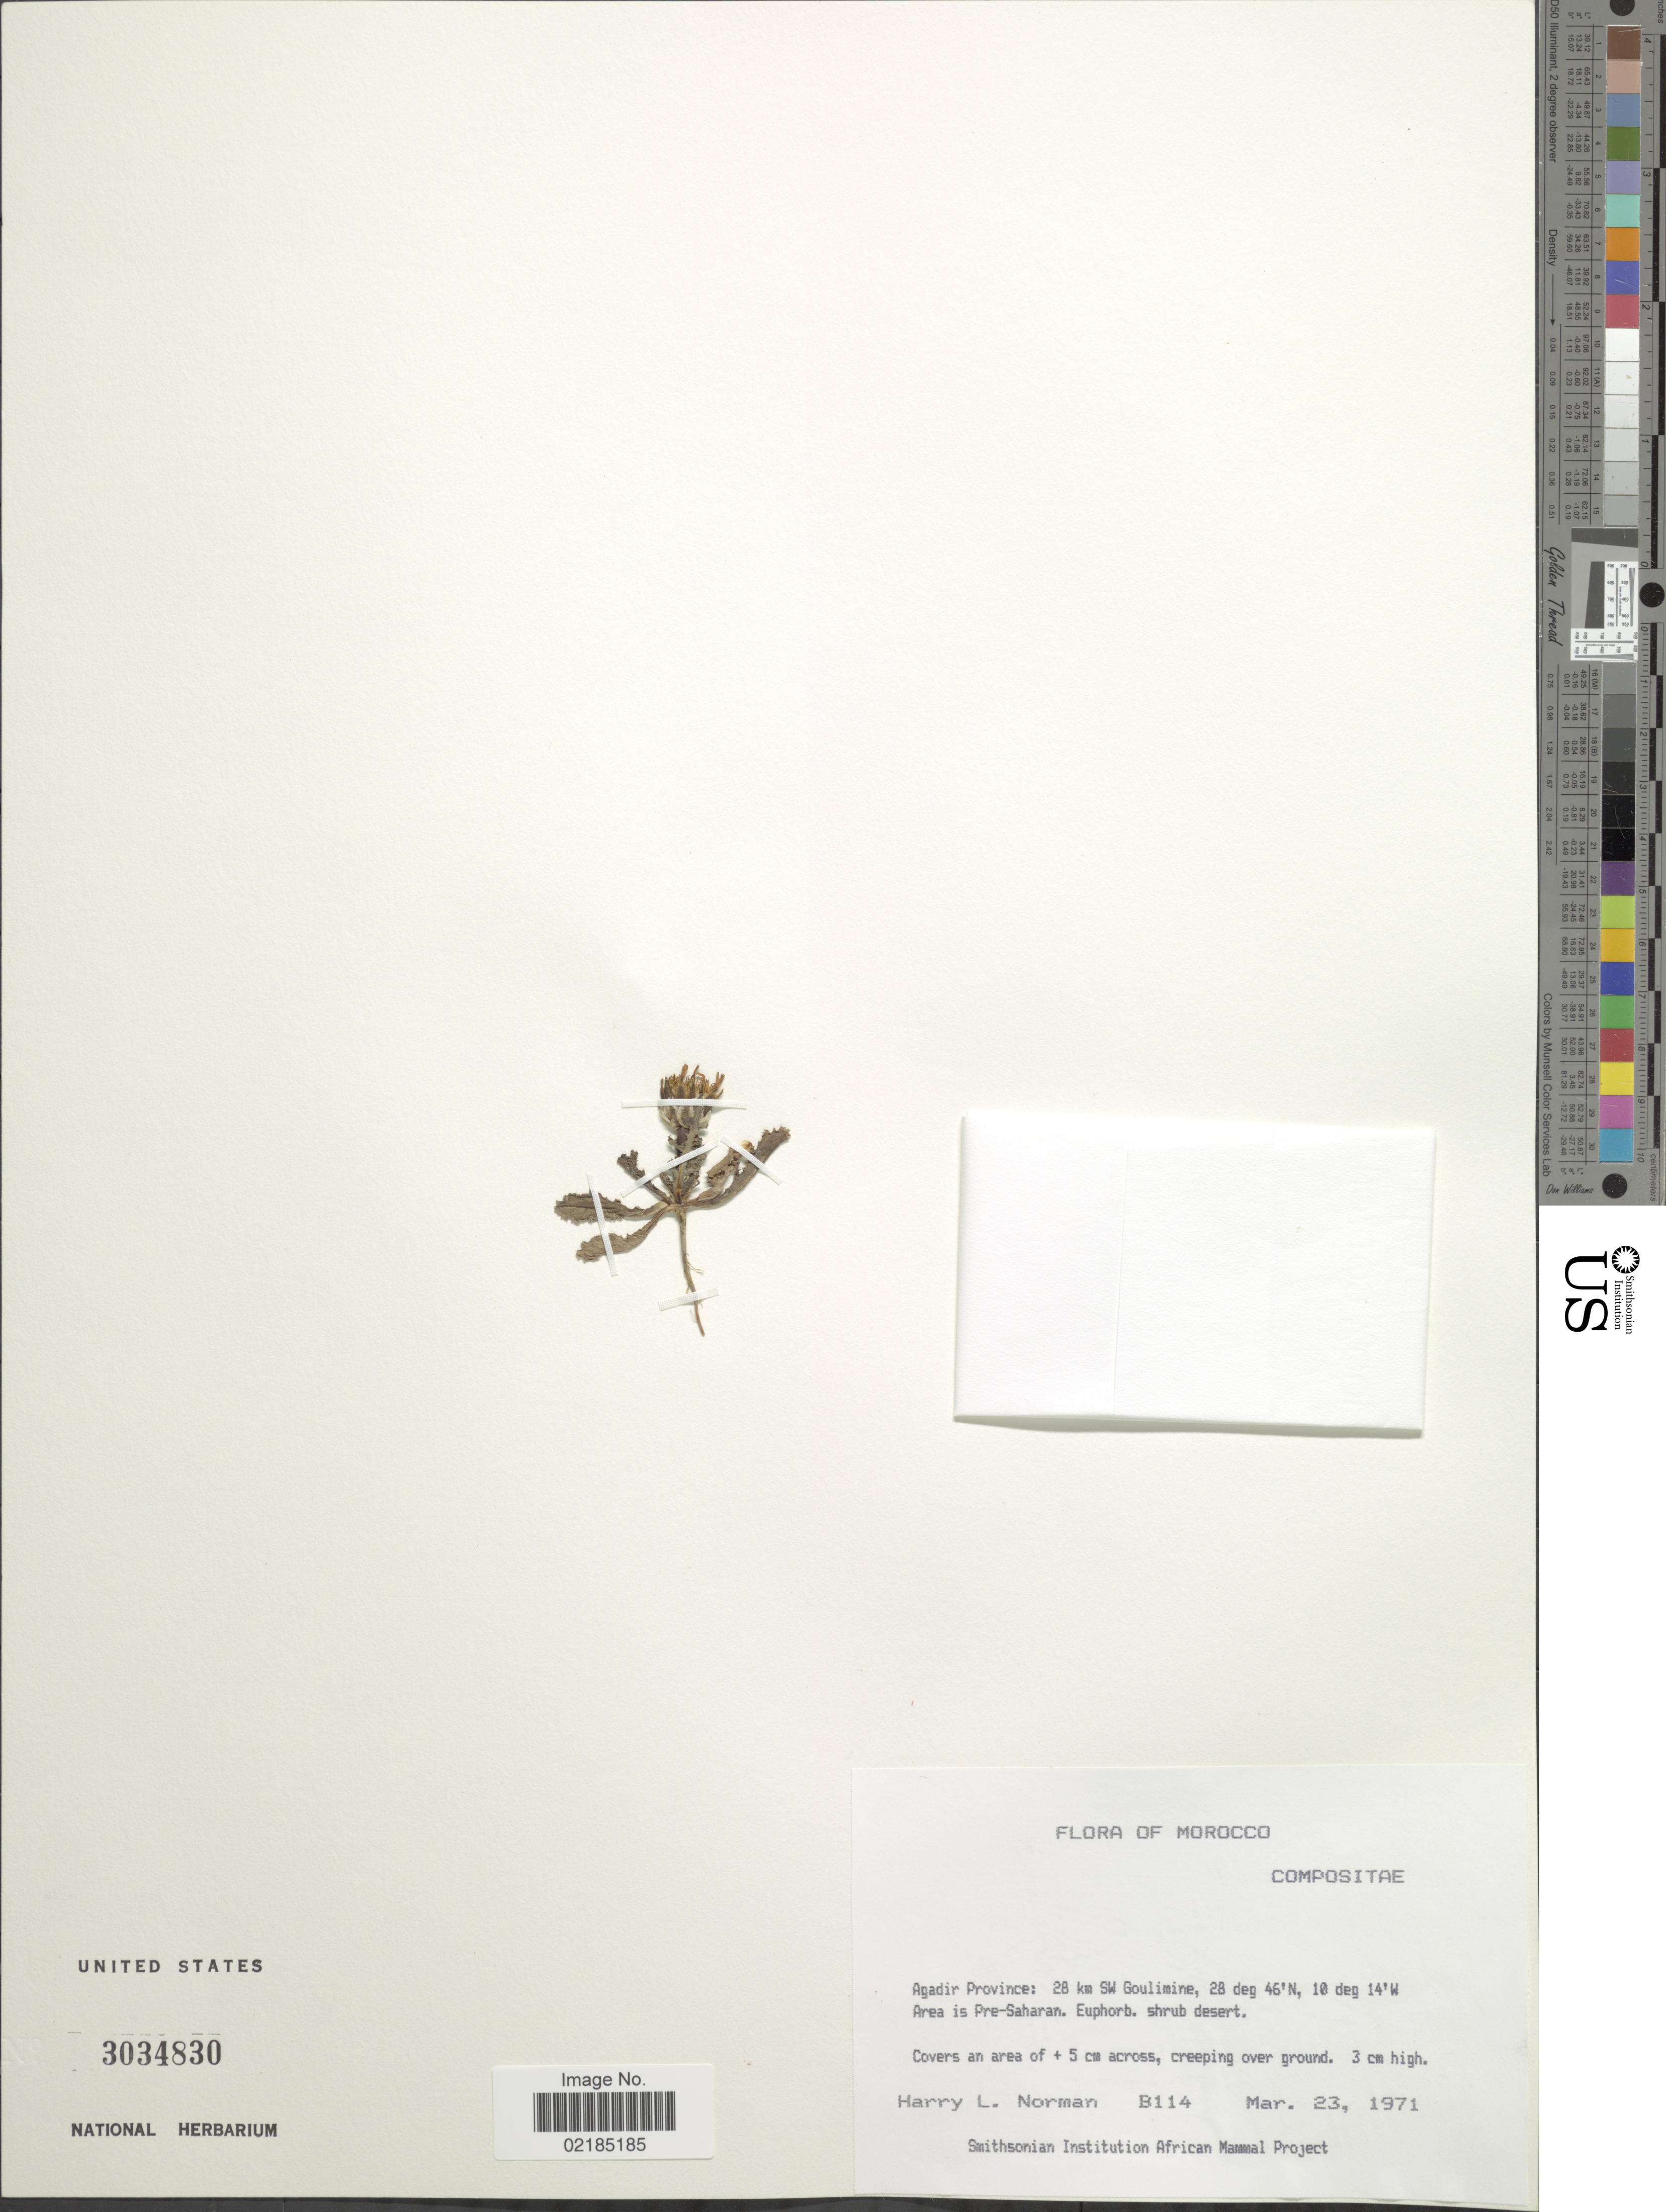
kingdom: Plantae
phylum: Tracheophyta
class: Magnoliopsida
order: Asterales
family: Asteraceae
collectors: Norman, H.L.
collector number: B114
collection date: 1971-03-23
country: Morocco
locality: Agadir Province: 28 km SW Goulimine, Area is Pre-Saharan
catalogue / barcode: US 3034830